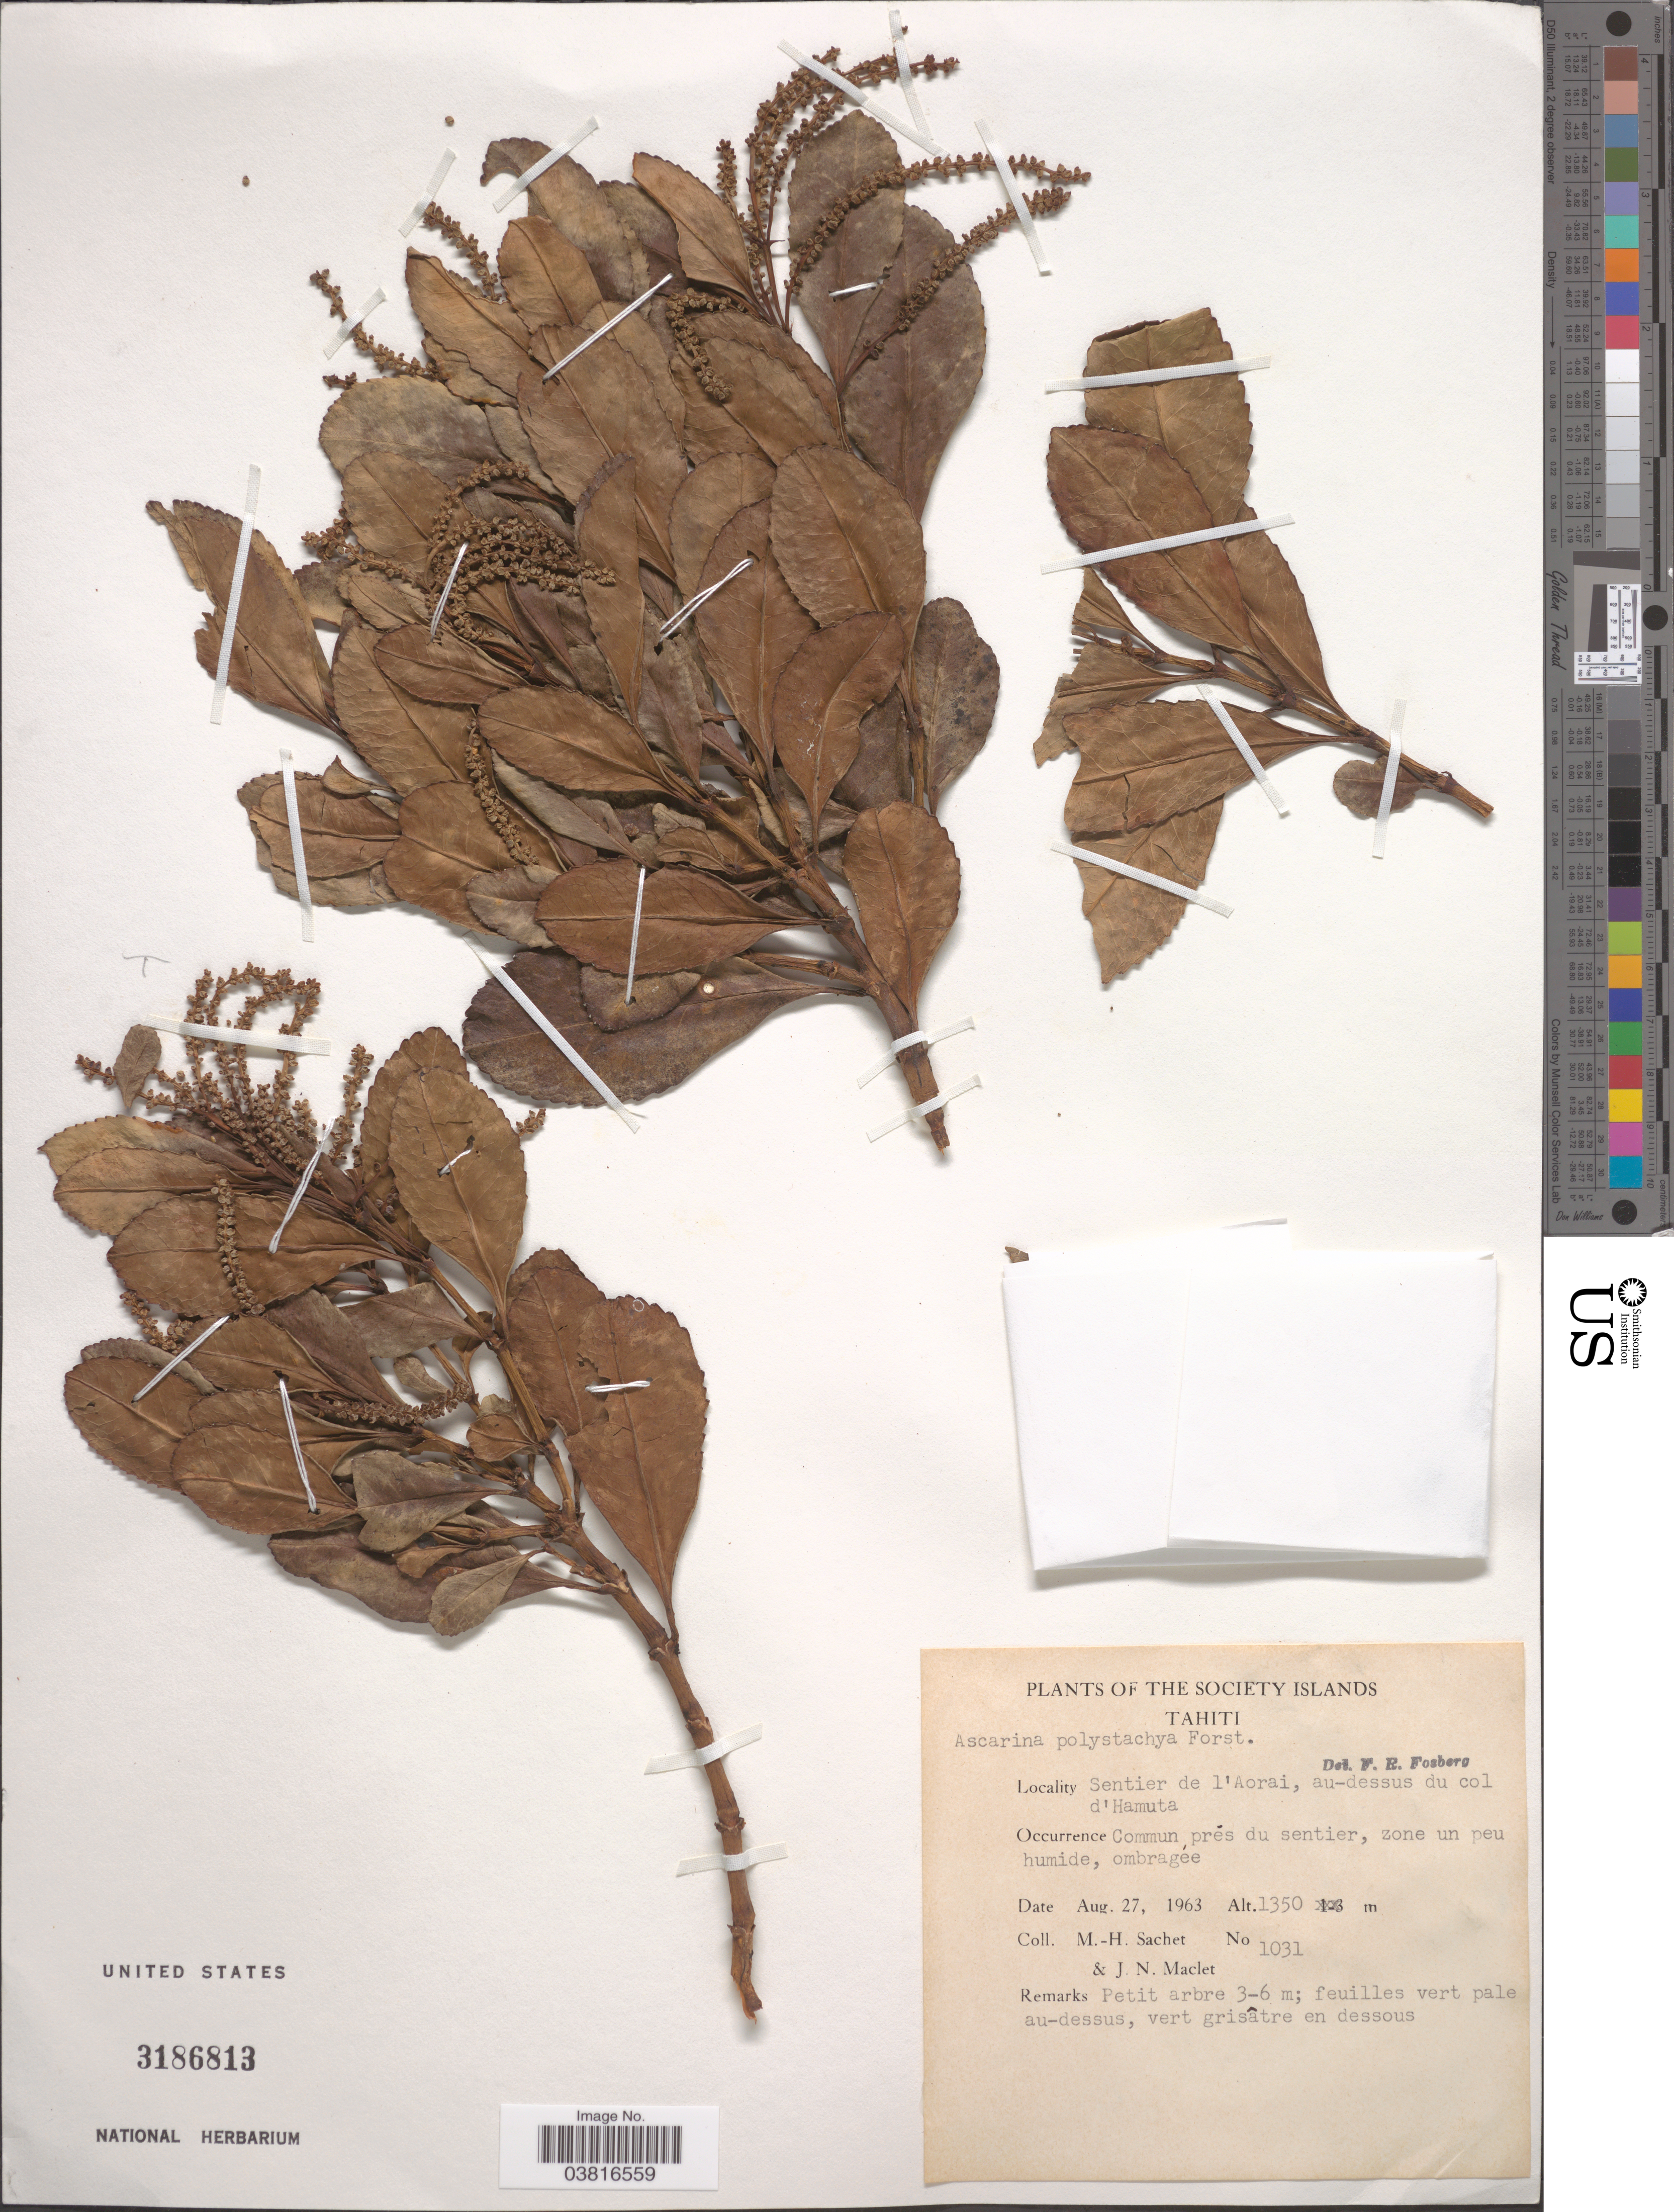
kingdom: Plantae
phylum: Tracheophyta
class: Magnoliopsida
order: Chloranthales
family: Chloranthaceae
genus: Ascarina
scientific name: Ascarina polystachya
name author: J.R. Forst. & G. Forst.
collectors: M.-H. Sachet & J. Maclet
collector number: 1031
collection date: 1963-08-27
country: French Polynesia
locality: The Society Islands. Tahiti. Sentier de l'Aorai, au-dessus du col d'Hamuta.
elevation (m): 1350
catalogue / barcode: US 3186813